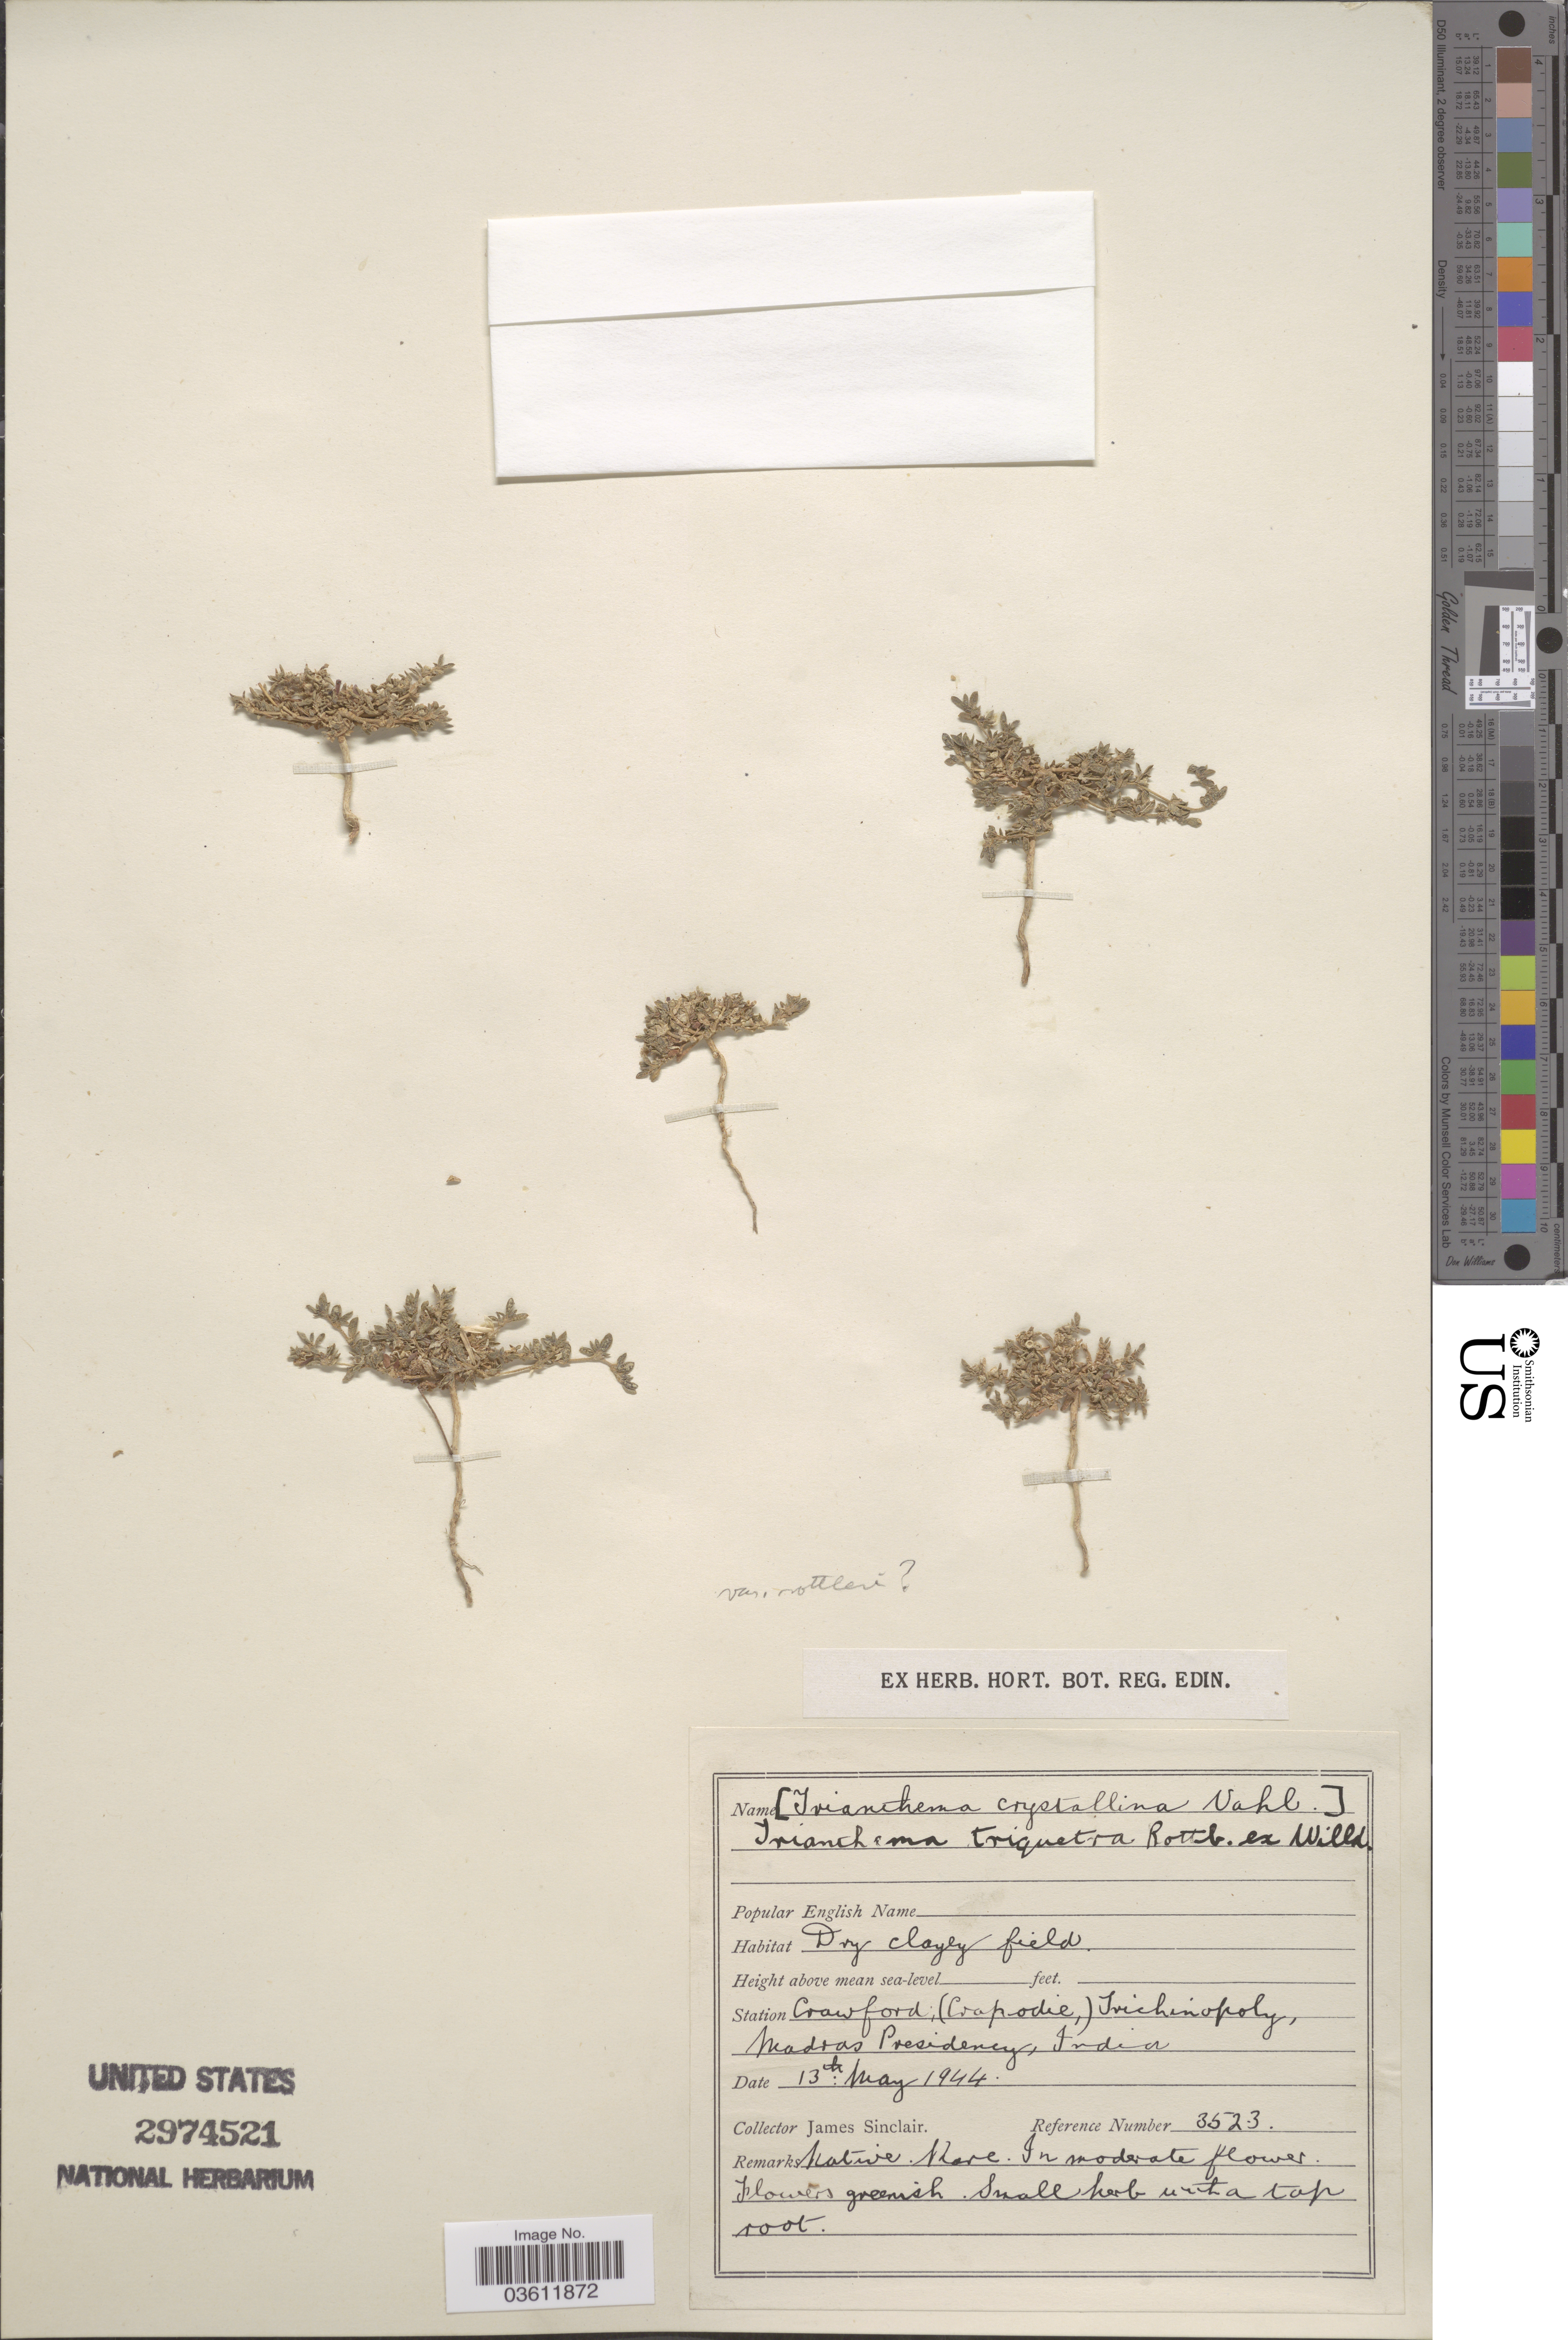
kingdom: Plantae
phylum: Tracheophyta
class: Magnoliopsida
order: Caryophyllales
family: Aizoaceae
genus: Trianthema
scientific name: Trianthema triquetrum var. rottleri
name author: Trimen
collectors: J. Sinclair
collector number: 3523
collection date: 1944-05-13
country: India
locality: Station Crawford; (Crapodie) Trichinopoly, Madras Presidency.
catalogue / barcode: US 2974521